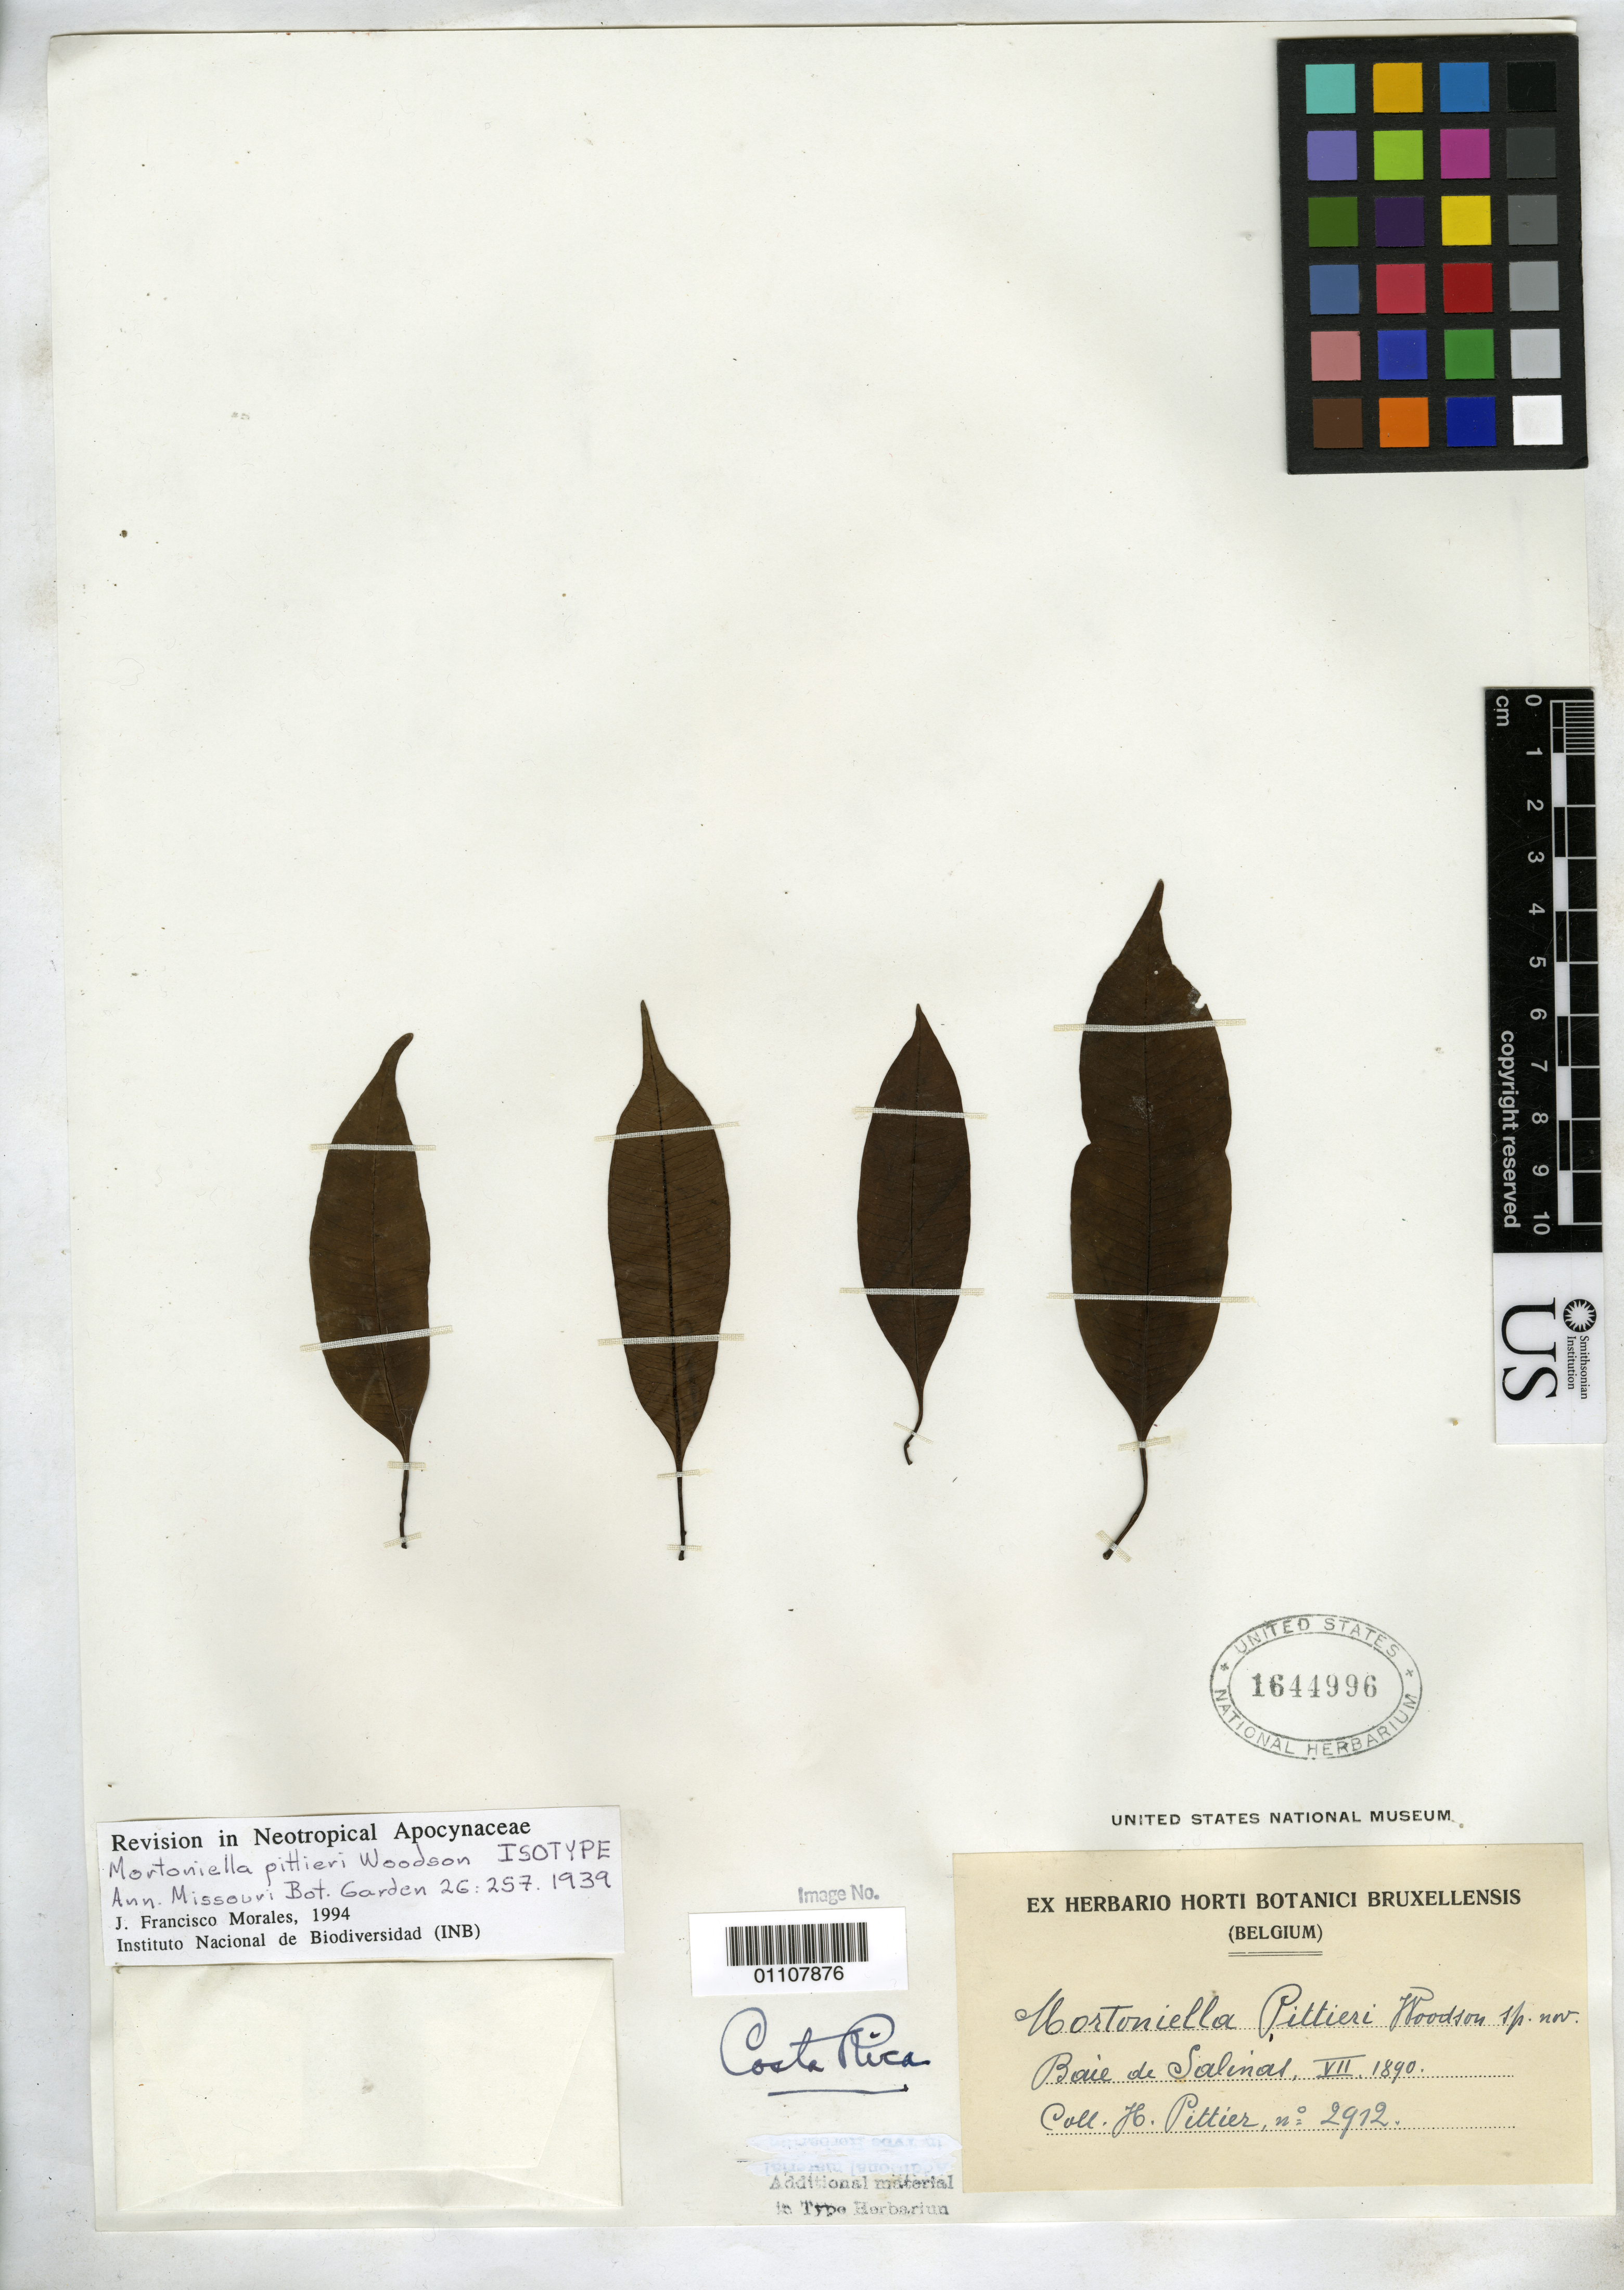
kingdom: Plantae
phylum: Tracheophyta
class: Magnoliopsida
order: Gentianales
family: Apocynaceae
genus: Mortoniella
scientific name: Mortoniella pittieri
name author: Woodson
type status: Isotype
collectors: H. F. Pittier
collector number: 2912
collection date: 1890-07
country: Costa Rica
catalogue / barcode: US 1644996